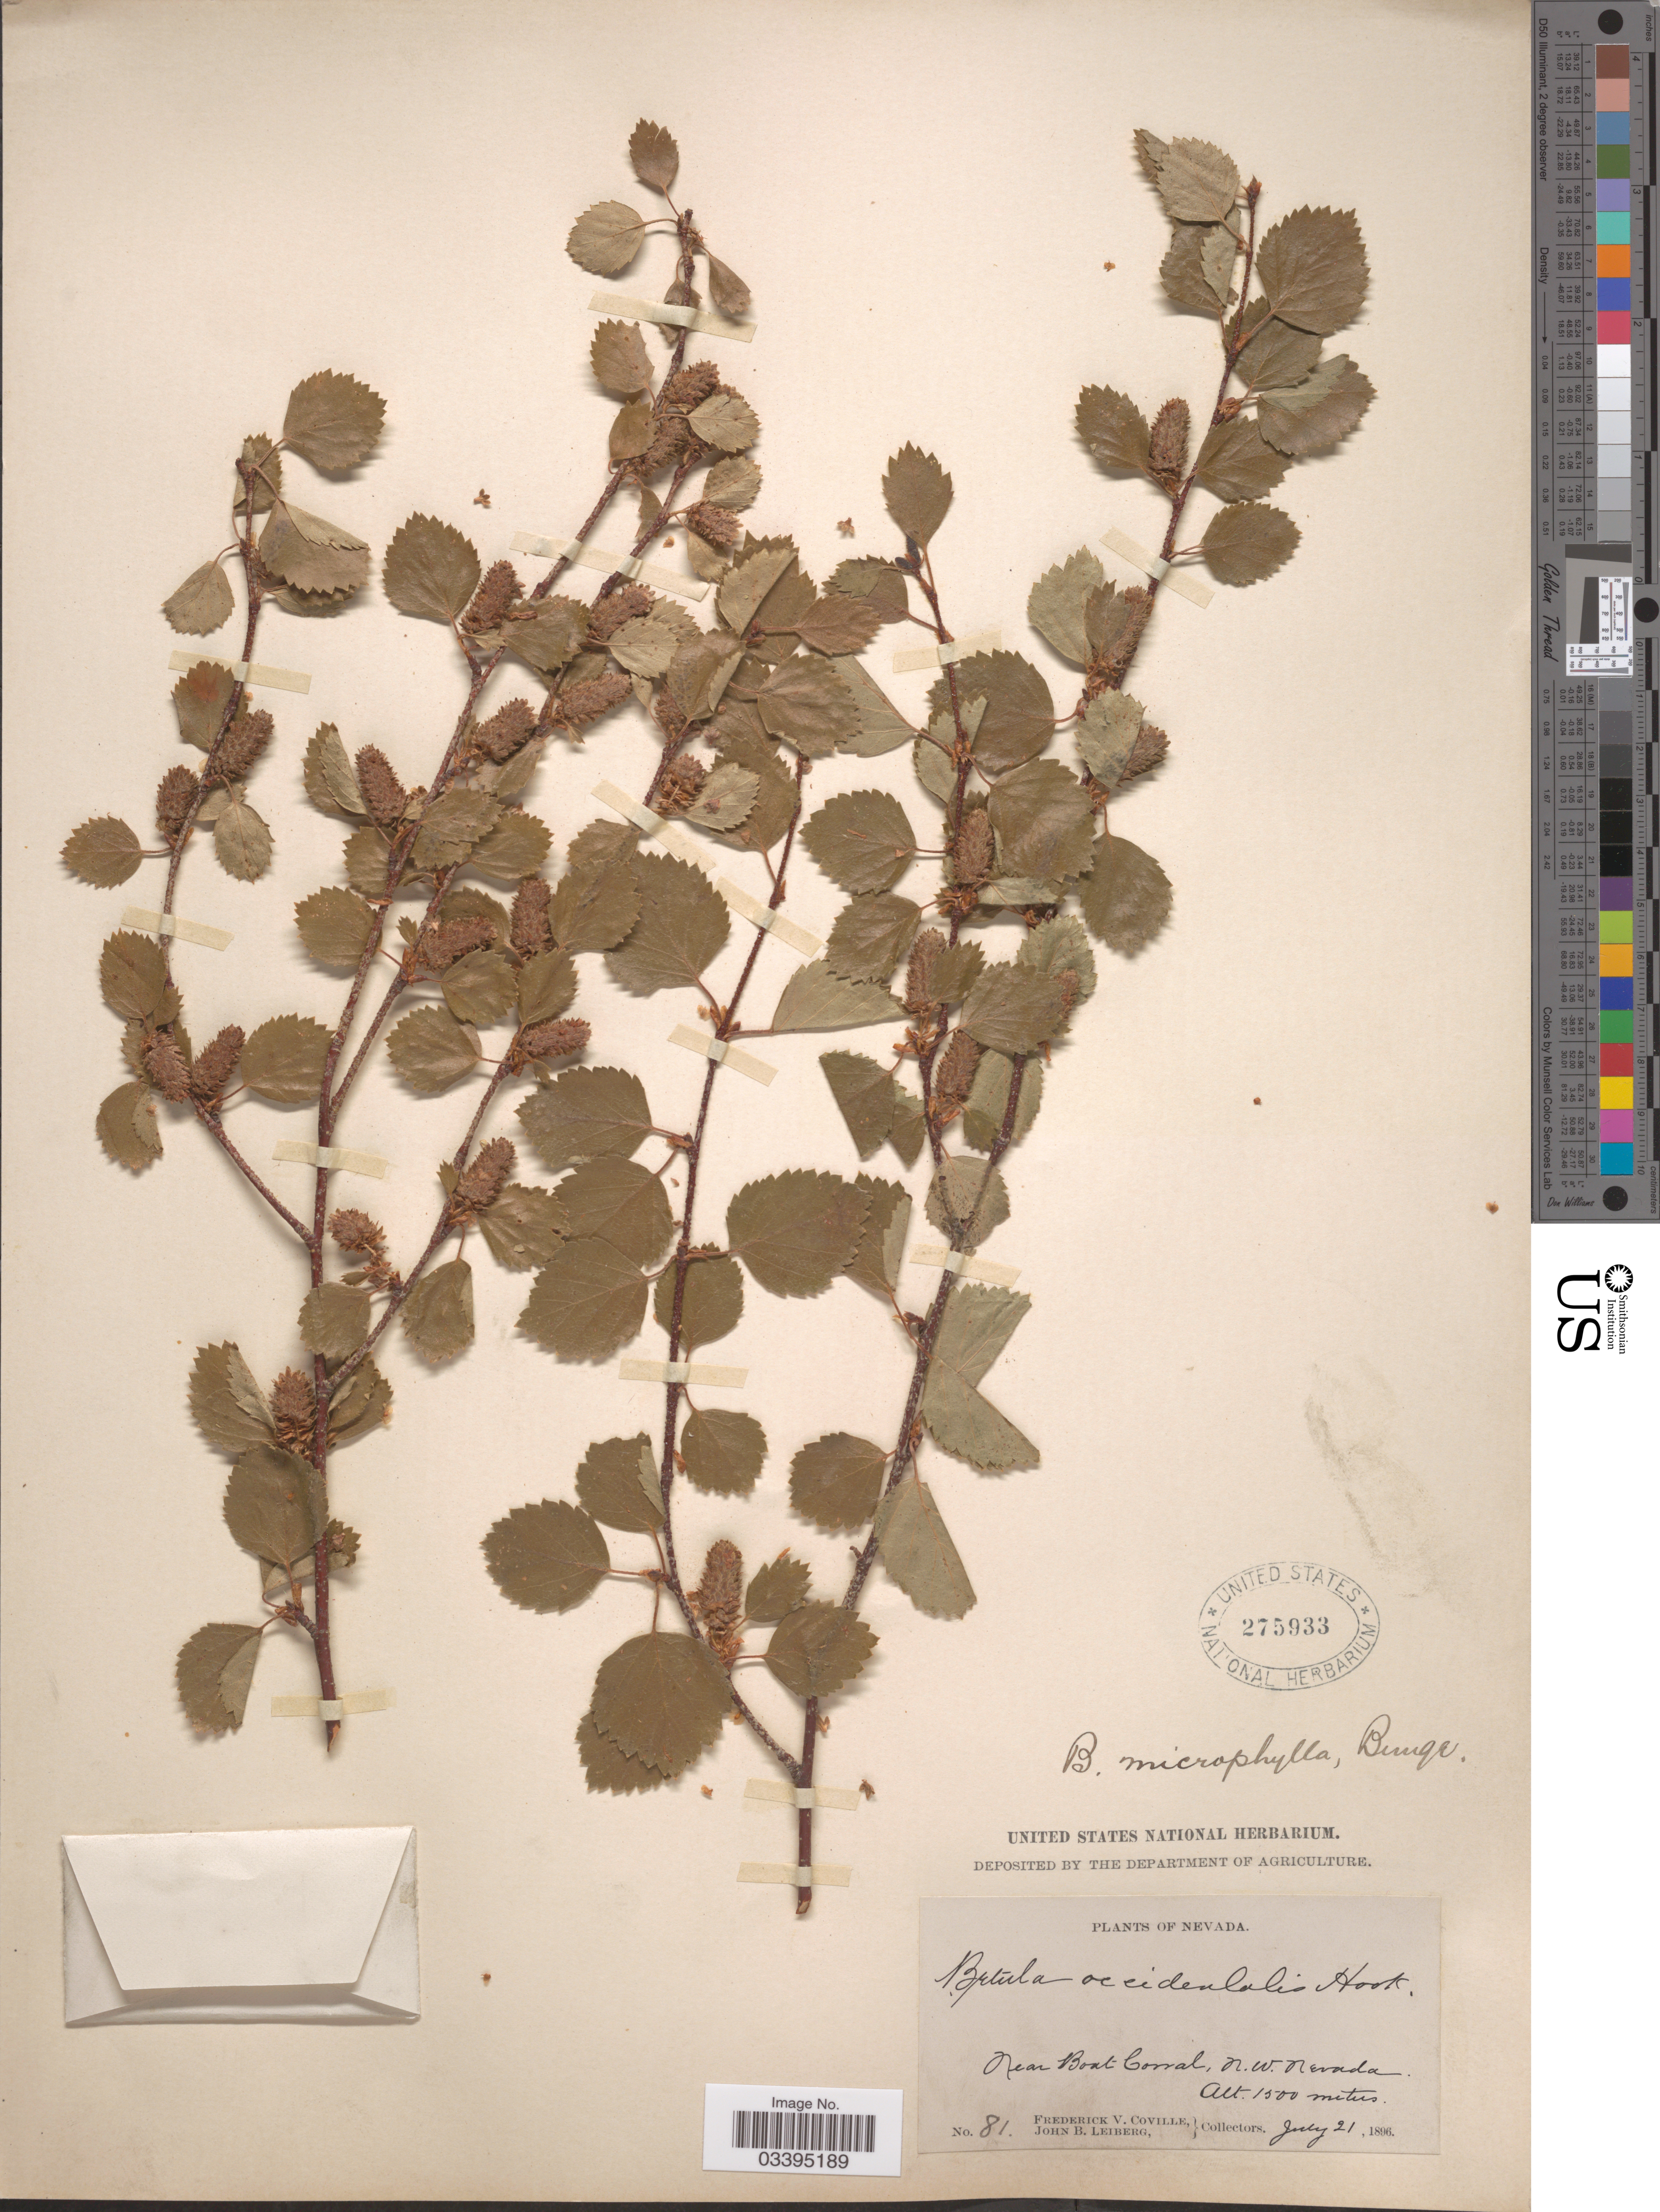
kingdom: Plantae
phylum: Tracheophyta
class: Magnoliopsida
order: Fagales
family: Betulaceae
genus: Betula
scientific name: Betula fontinalis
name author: Sarg.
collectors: F. V. Coville & J. B. Leiberg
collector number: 81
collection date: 1896-07-21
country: United States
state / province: Nevada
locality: Near Boat Corral, N.W. Nevada.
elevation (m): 1500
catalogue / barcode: US 275933